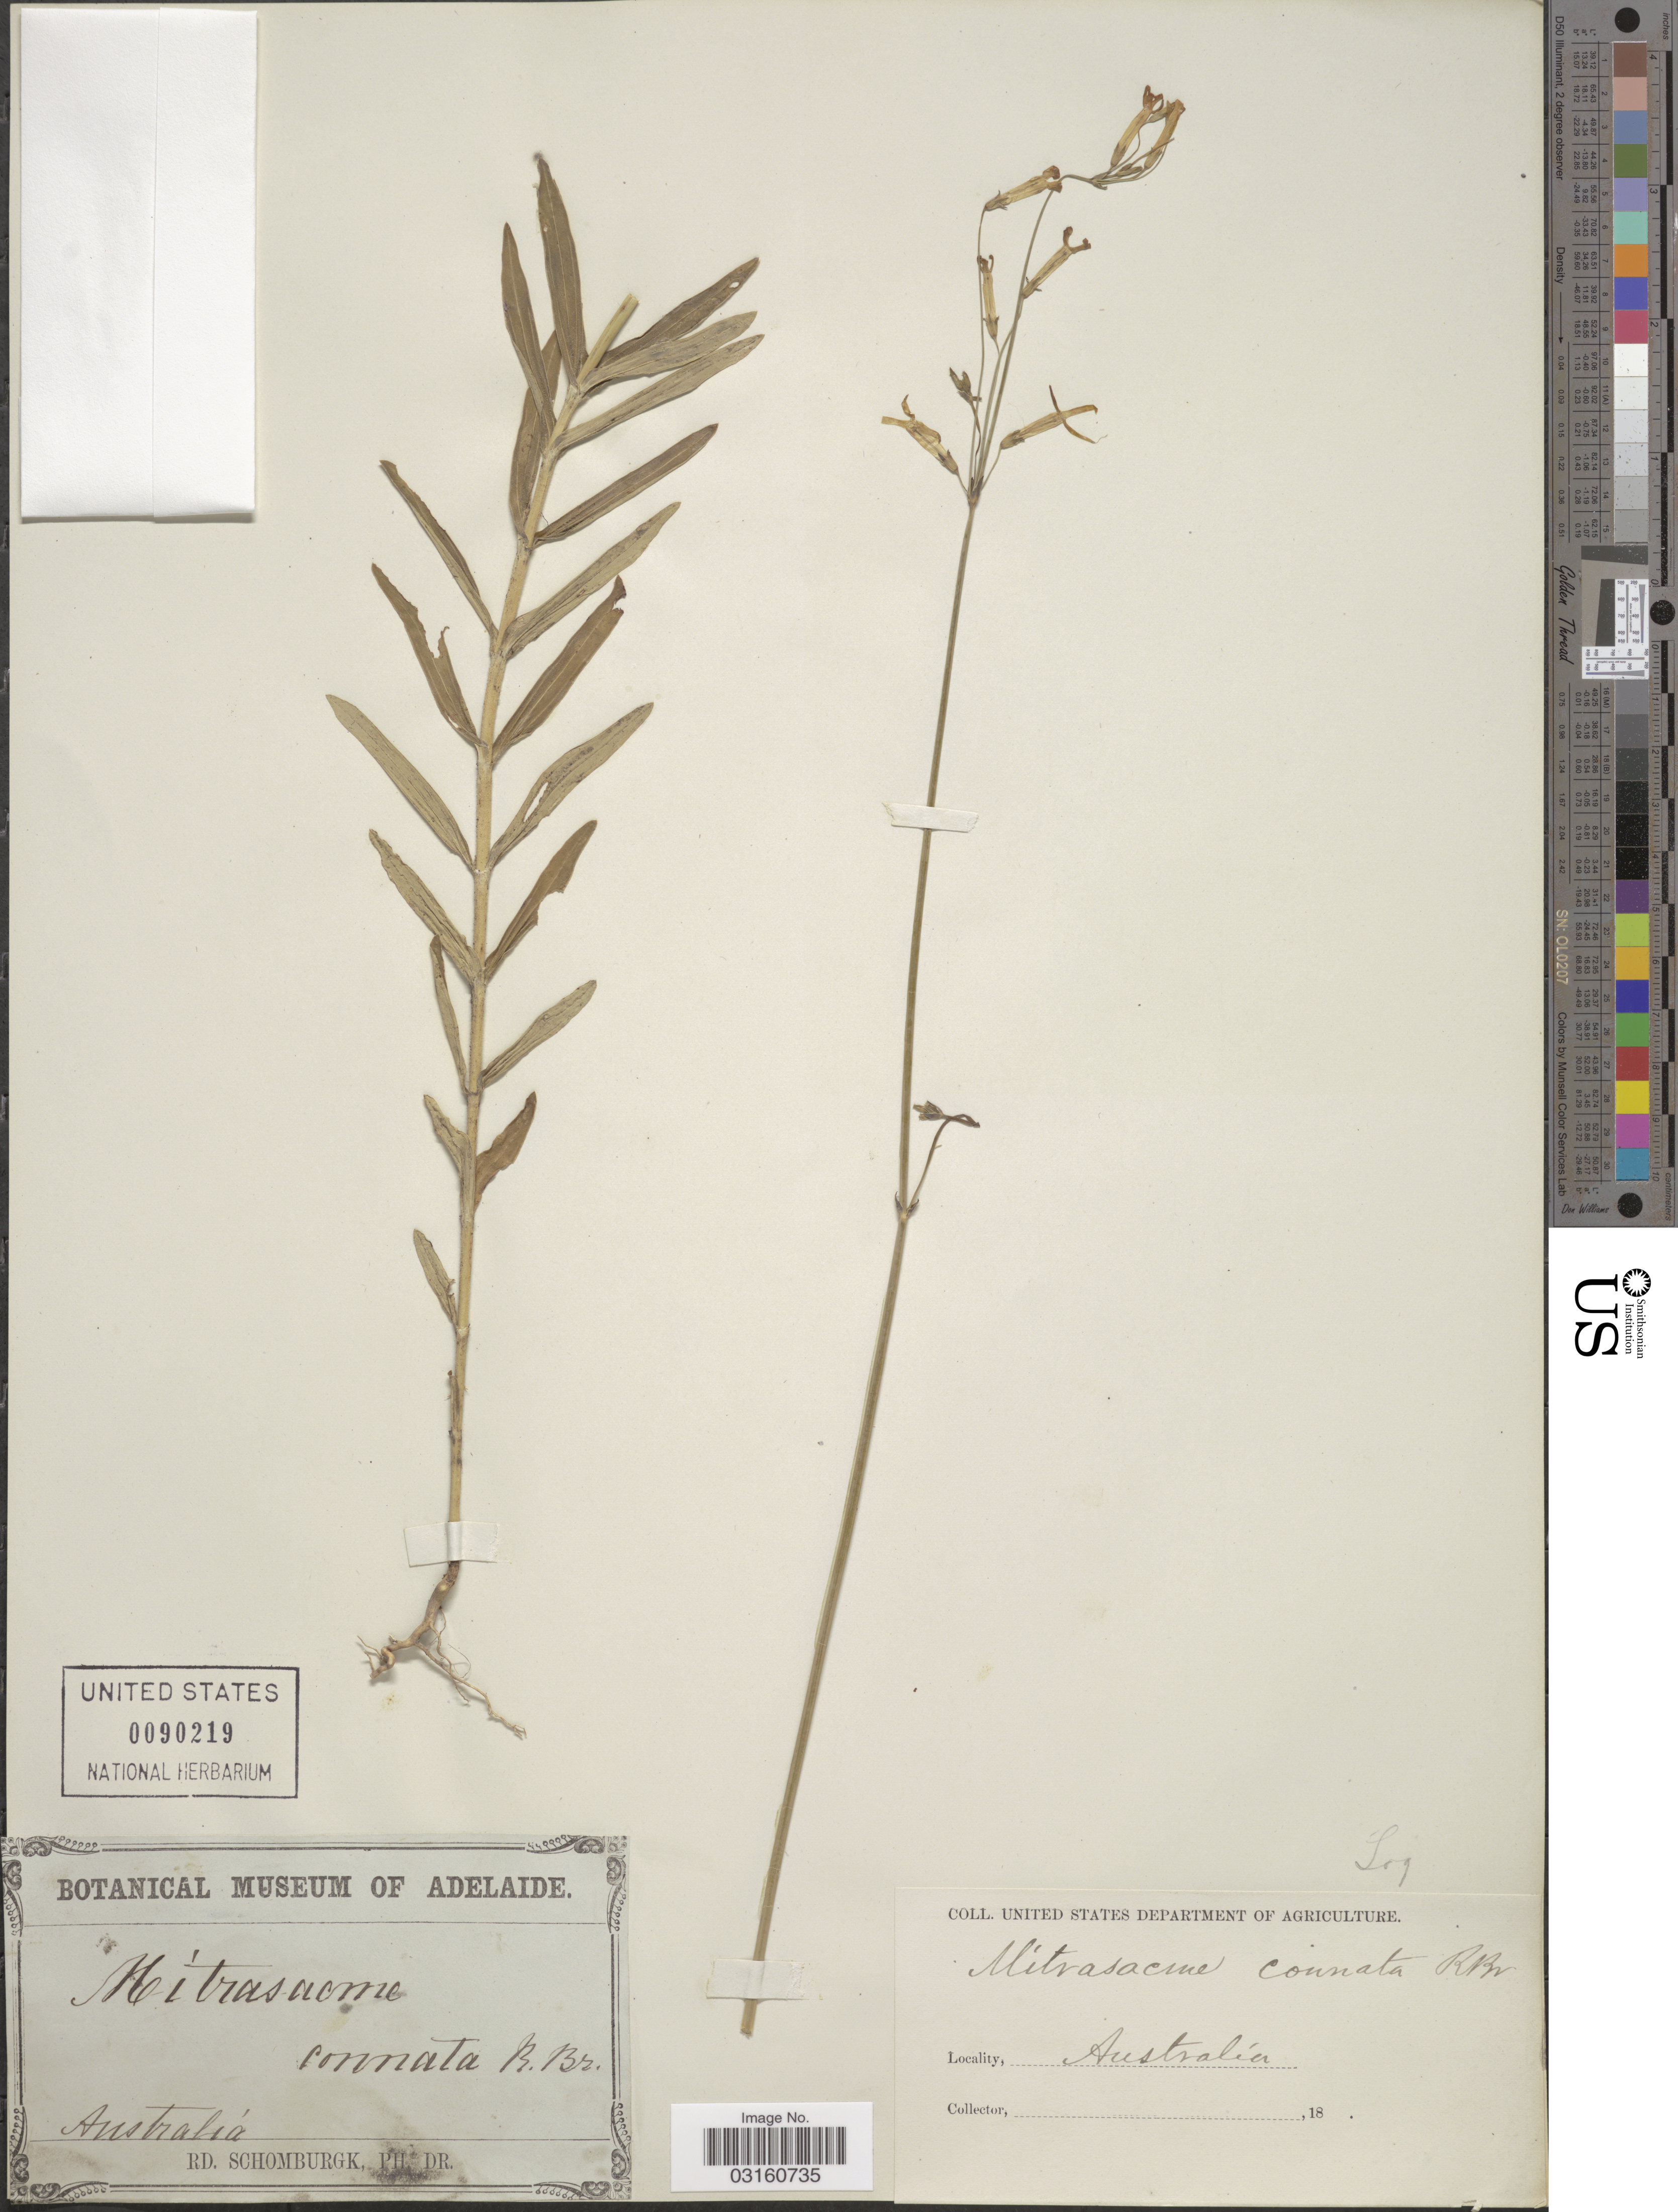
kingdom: Plantae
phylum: Tracheophyta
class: Magnoliopsida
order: Gentianales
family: Loganiaceae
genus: Mitrasacme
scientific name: Mitrasacme connata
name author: R. Br.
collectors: M. R. Schomburgk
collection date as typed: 18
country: Australia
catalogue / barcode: US 90219